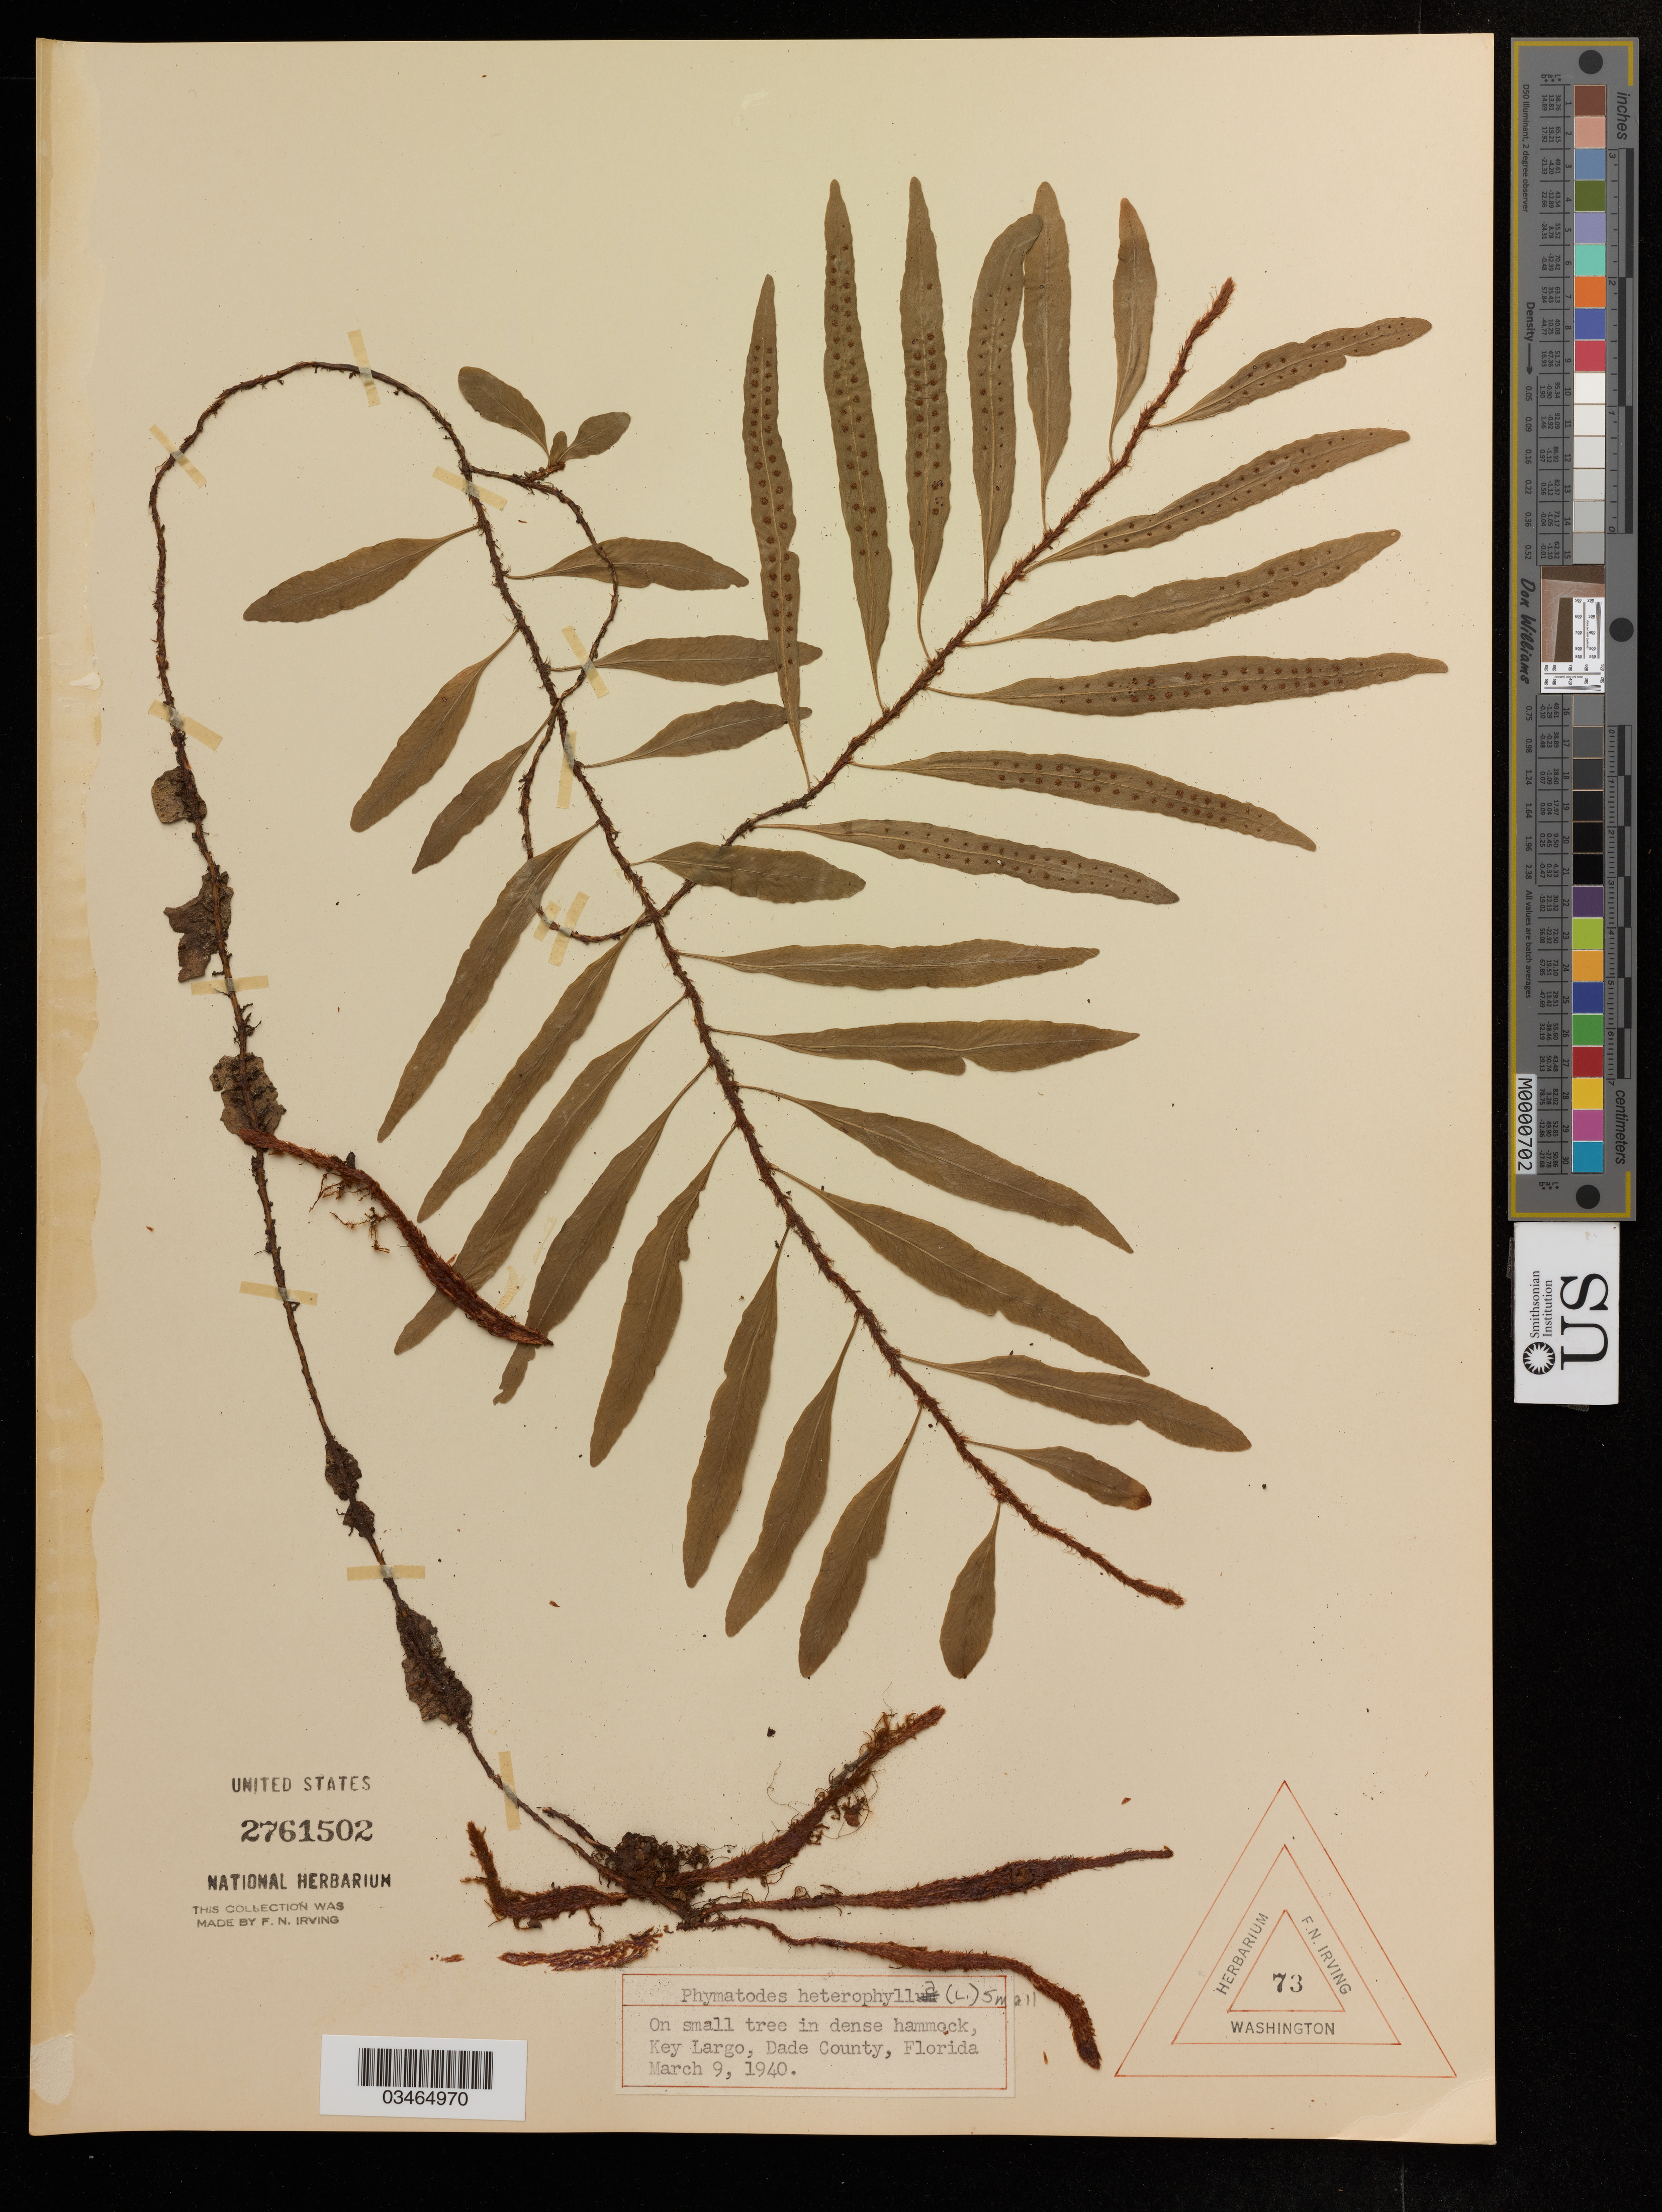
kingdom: Plantae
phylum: Tracheophyta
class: Polypodiopsida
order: Polypodiales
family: Polypodiaceae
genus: Phymatodes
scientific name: Phymatodes heterophylla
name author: (L.) Small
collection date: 1940-03-09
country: United States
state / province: Florida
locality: On small tree in dense hammock, Key Largo, Dade County.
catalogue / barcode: US 2761502